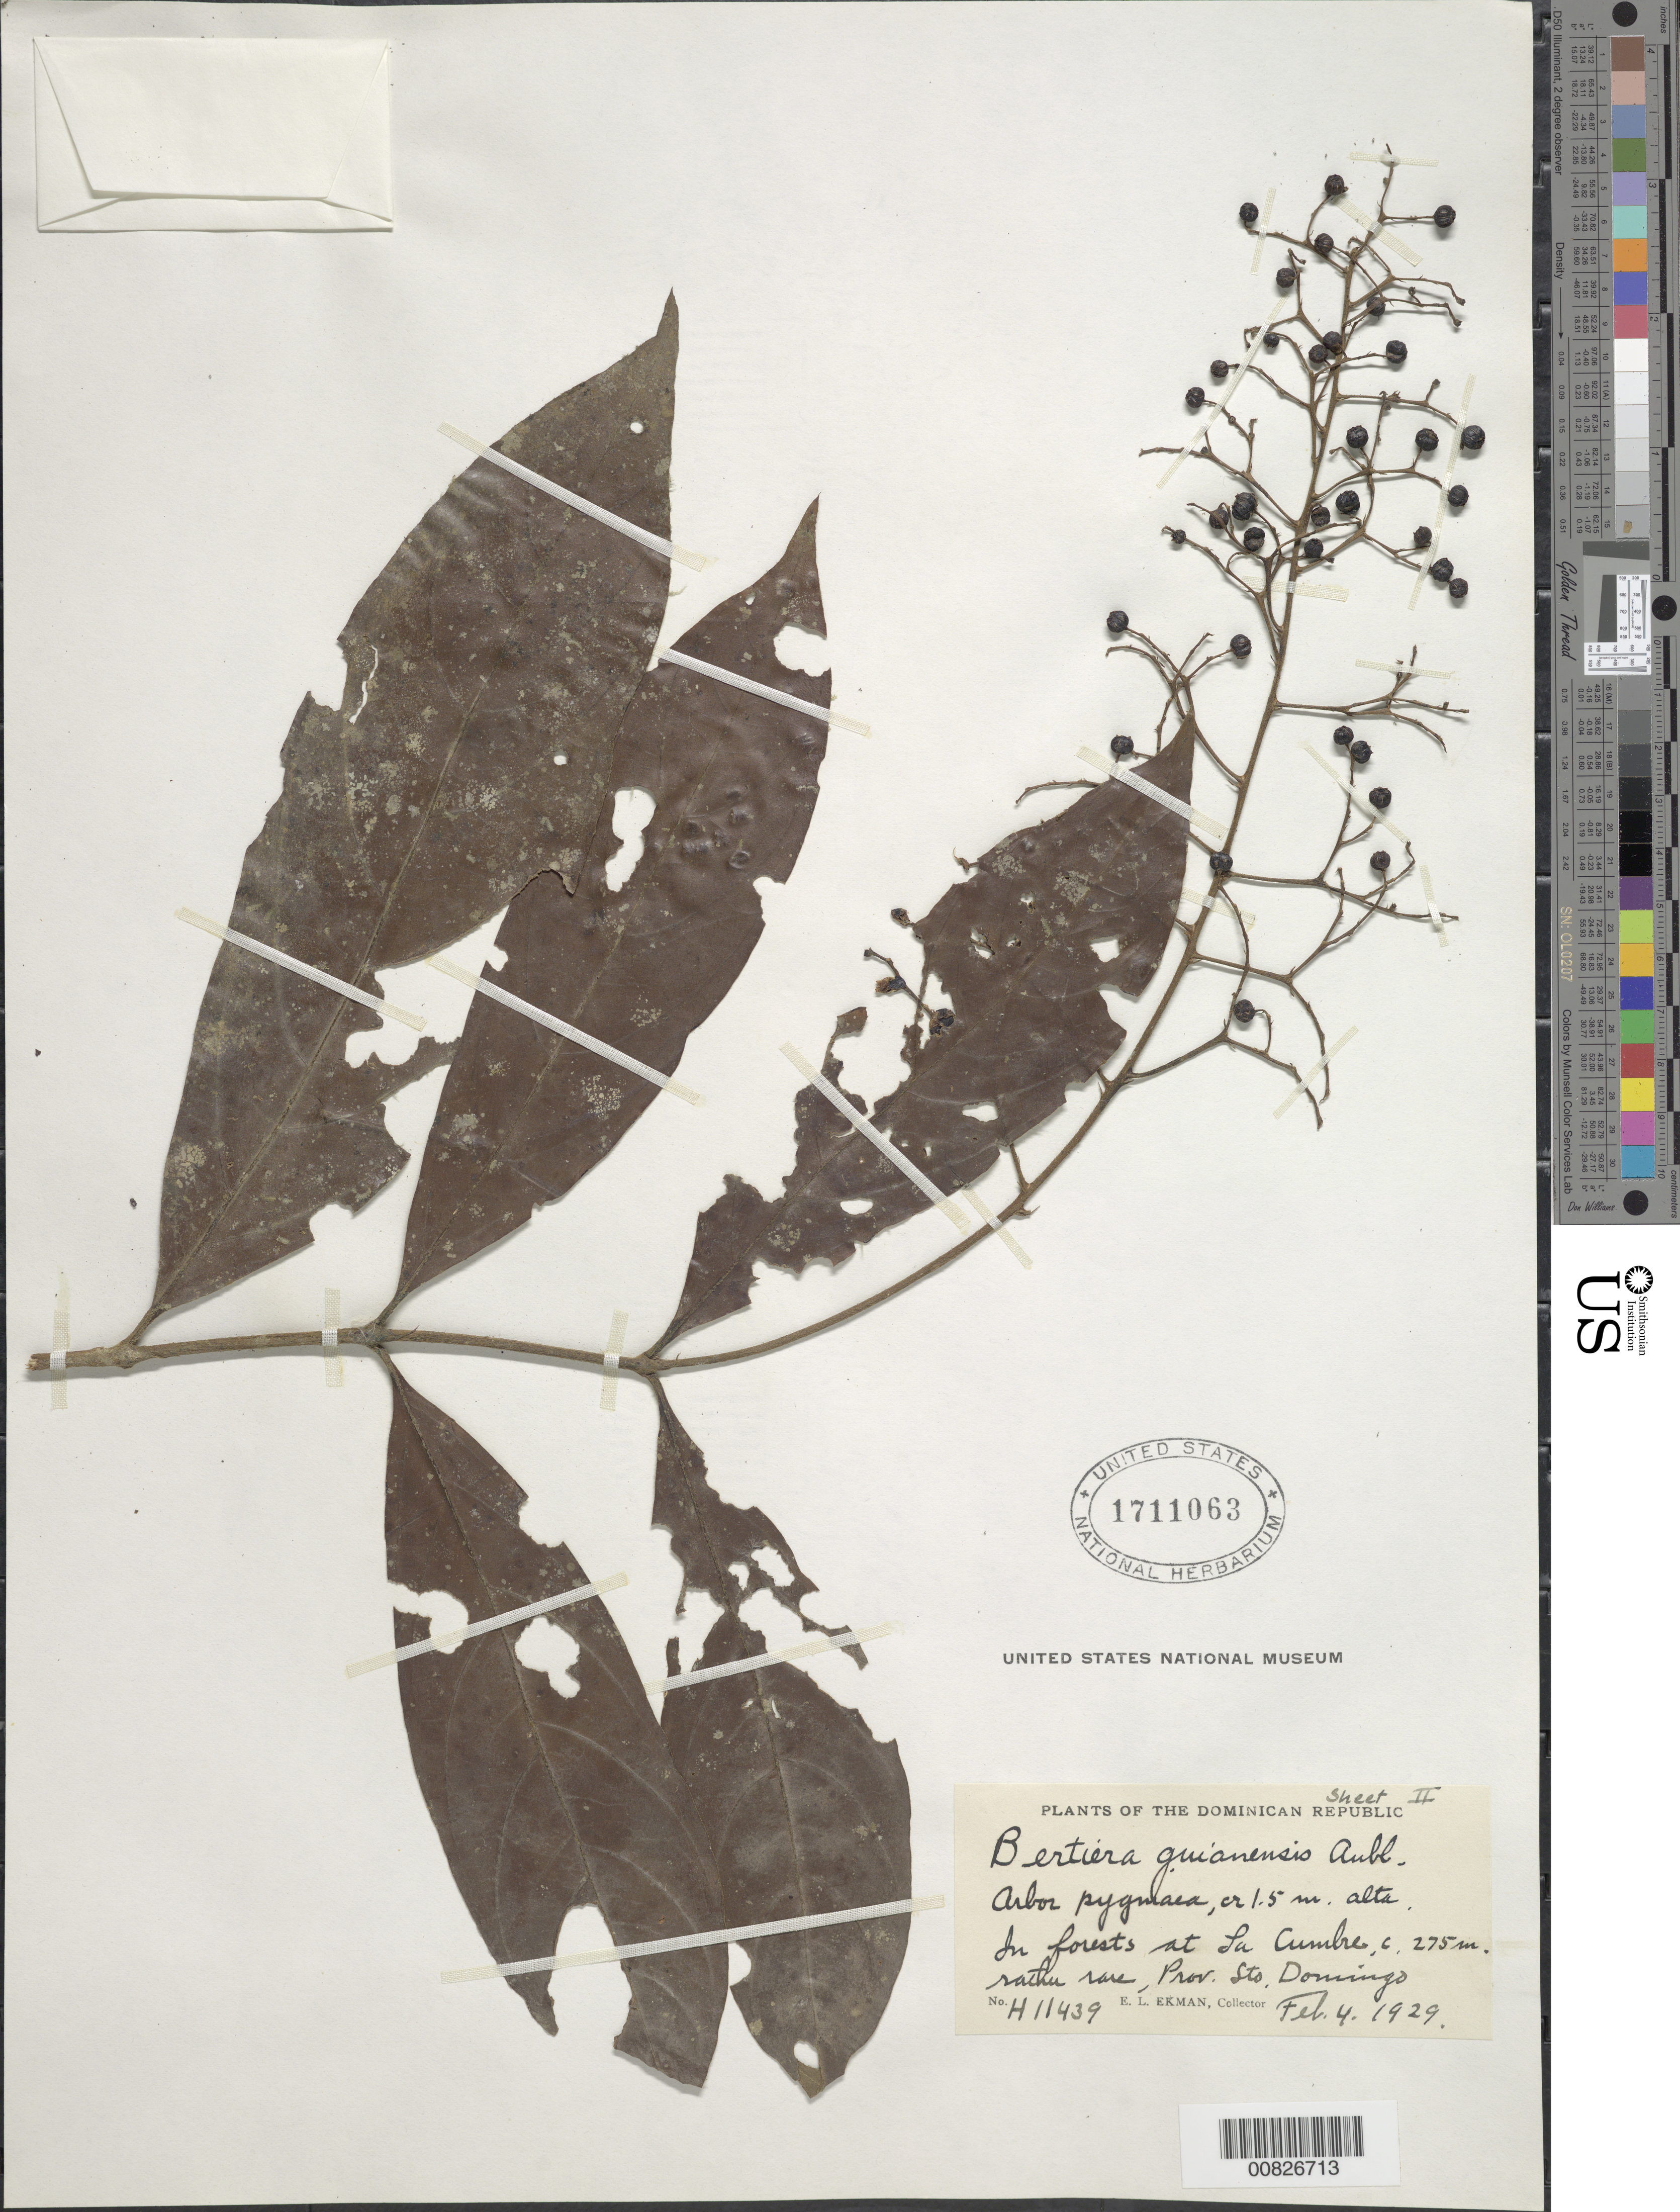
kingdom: Plantae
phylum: Tracheophyta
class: Magnoliopsida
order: Gentianales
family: Rubiaceae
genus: Bertiera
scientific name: Bertiera guianensis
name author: Aubl.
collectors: E. L. Ekman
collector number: H 11439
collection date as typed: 04 Feb 1929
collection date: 1929-02-04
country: Dominican Republic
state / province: Distrito Nacional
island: Hispaniola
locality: Cordillera Central, at La Cumbre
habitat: In forests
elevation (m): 275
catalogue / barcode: US 1711063